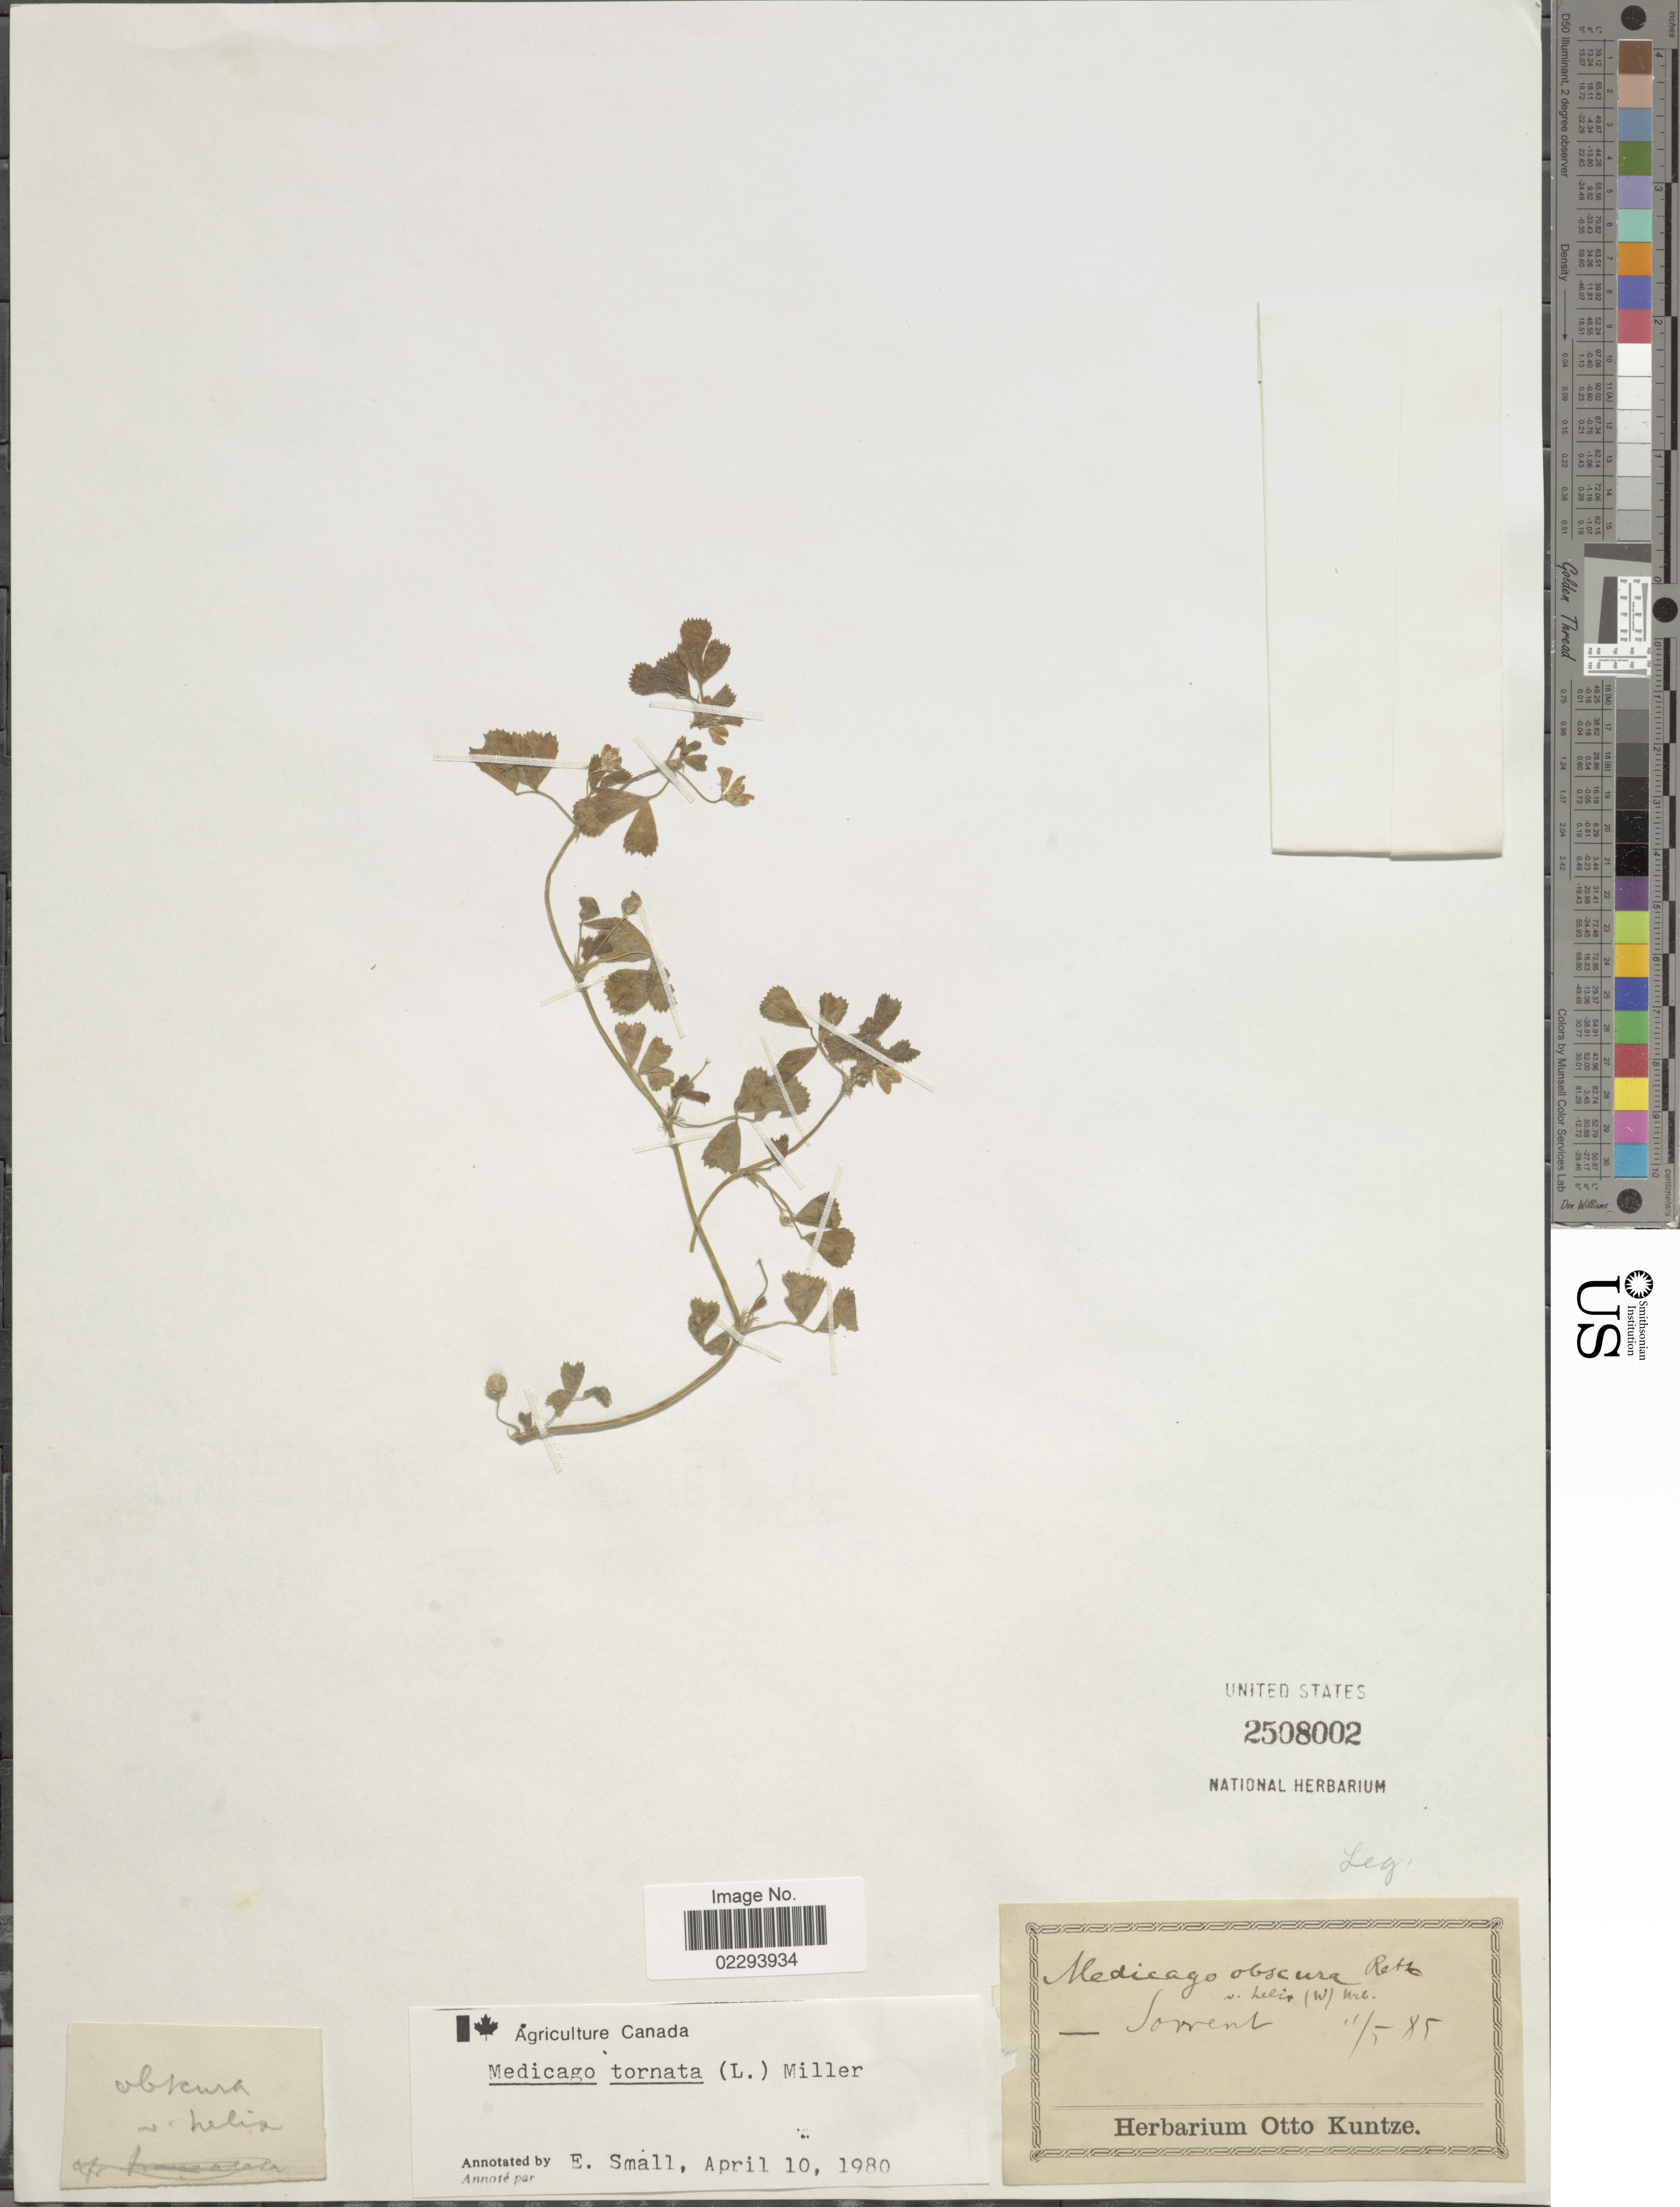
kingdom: Plantae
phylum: Tracheophyta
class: Magnoliopsida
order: Fabales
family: Fabaceae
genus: Medicago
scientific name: Medicago tornata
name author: (L.) Mill.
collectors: ex herb. Otto Kuntze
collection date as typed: Transcribed d/m/y: 11/5/85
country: Italy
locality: Sorrento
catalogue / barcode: US 2508002